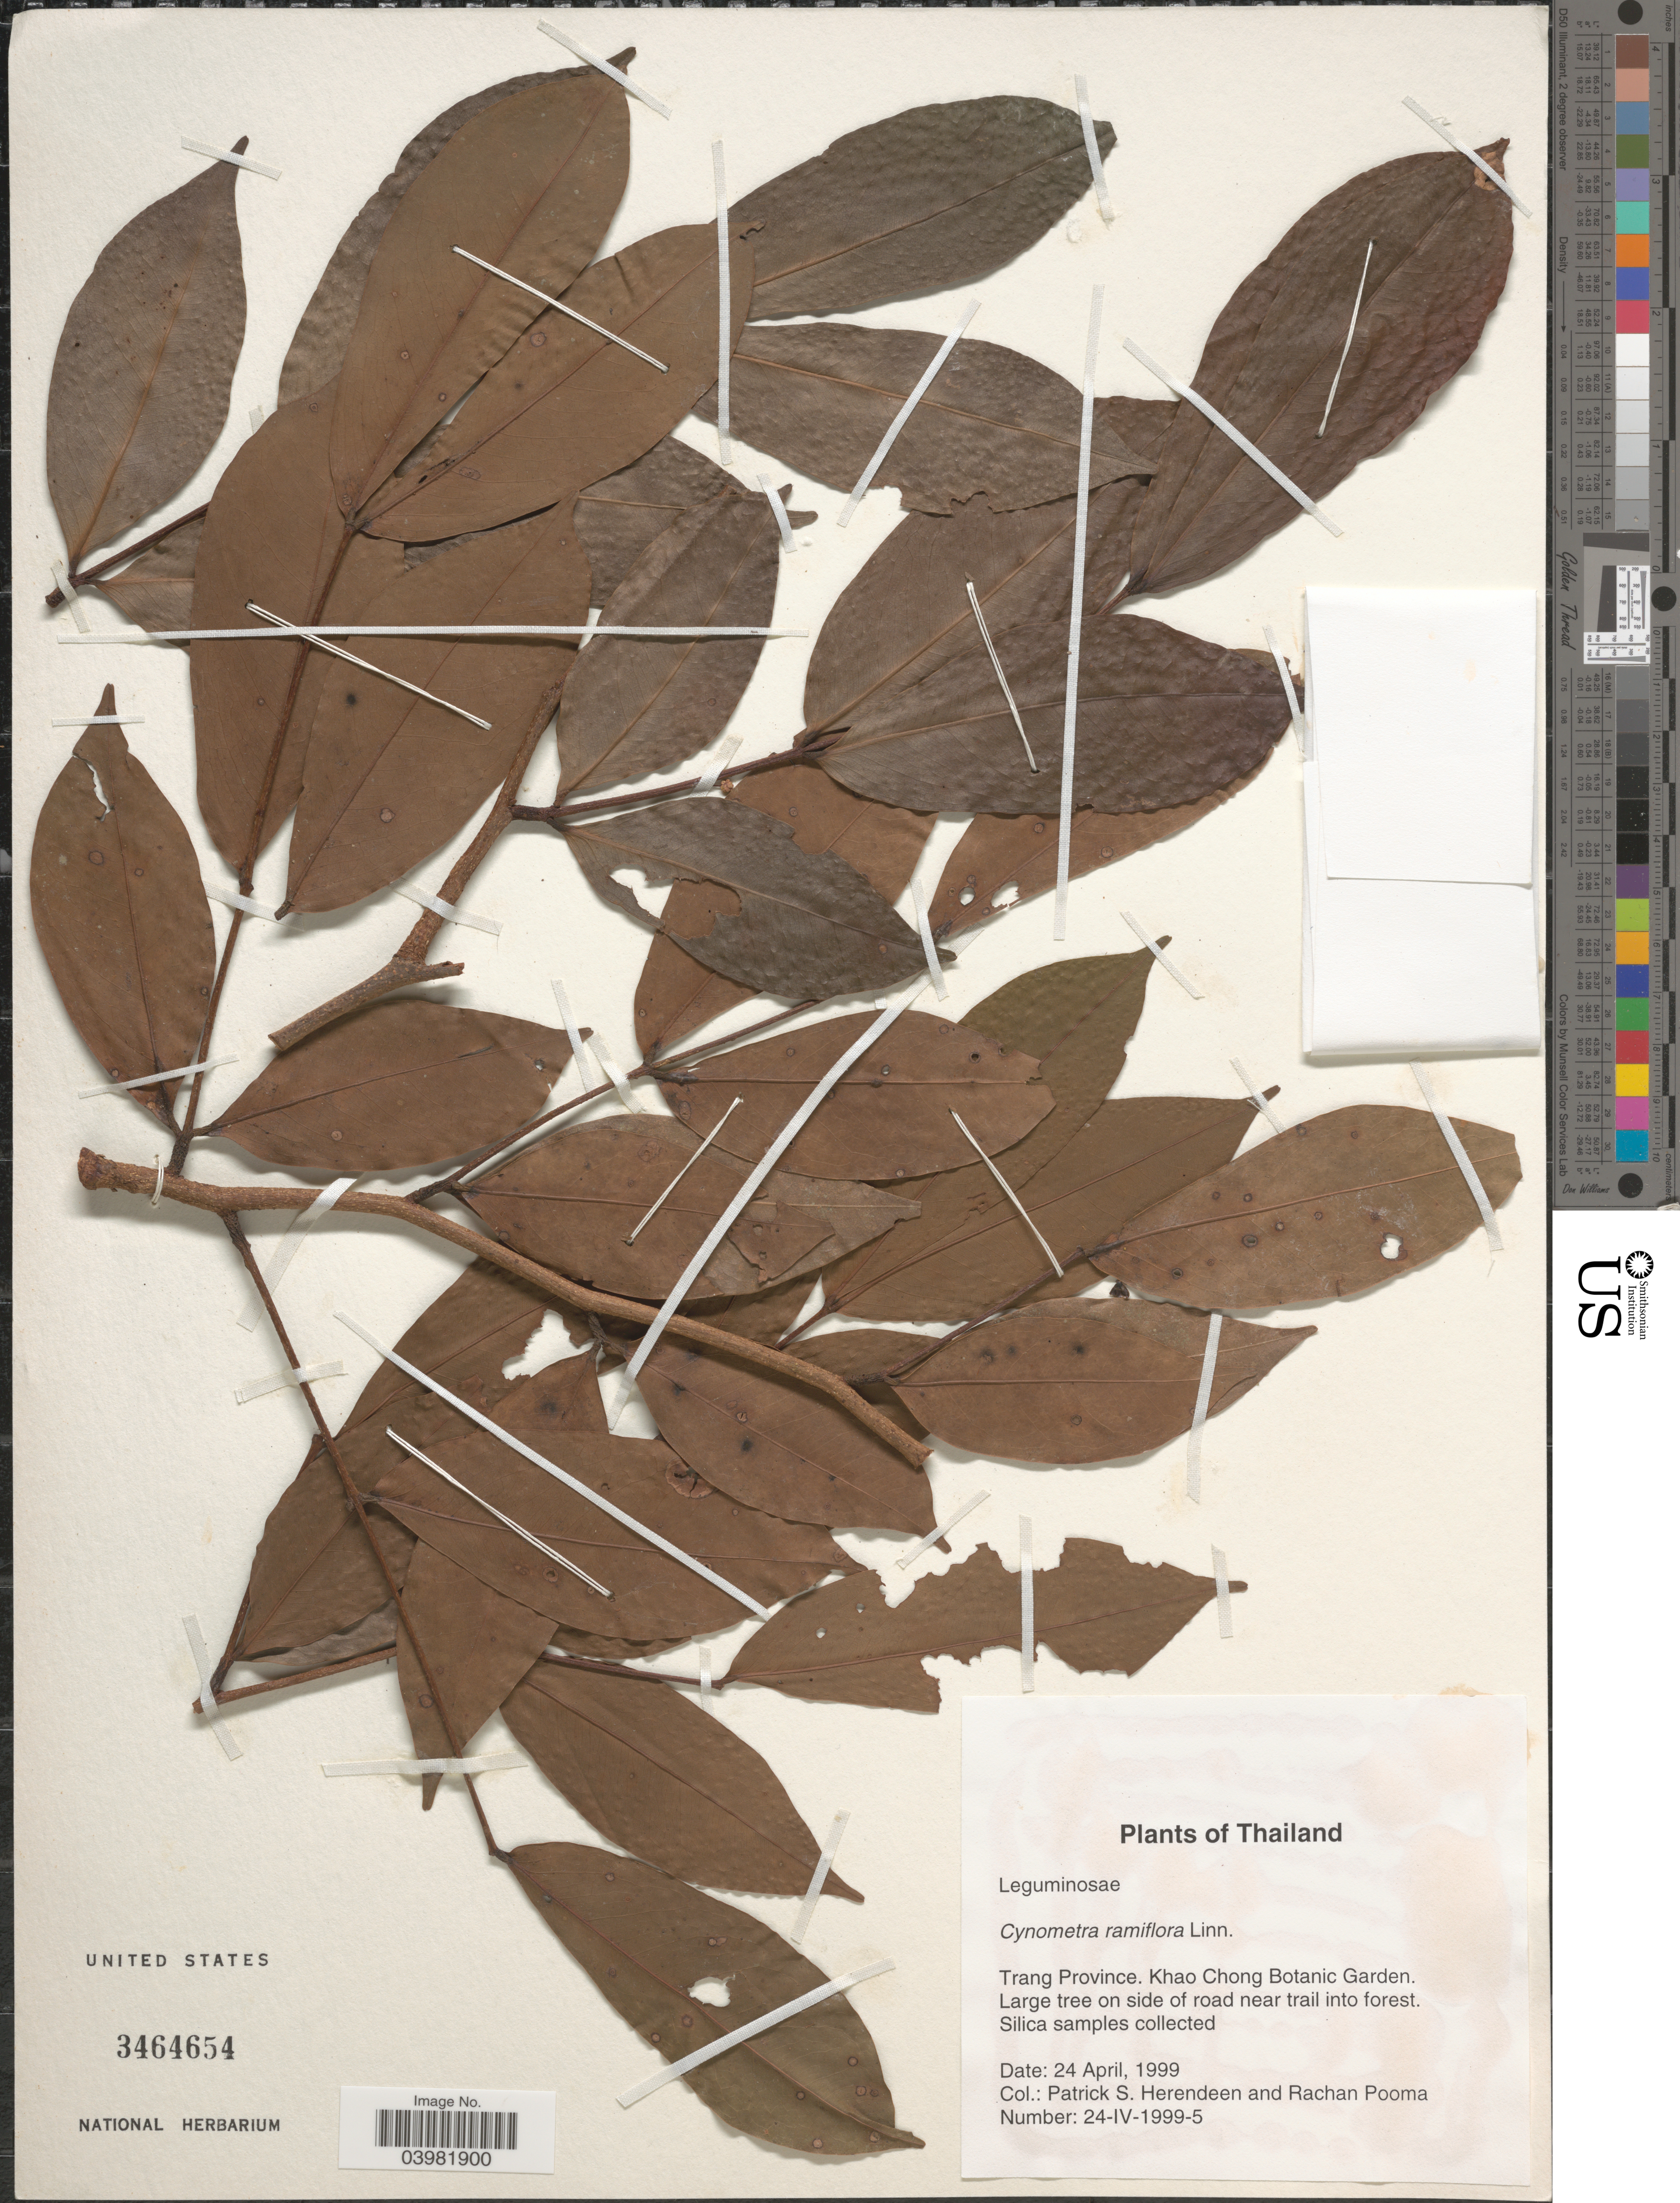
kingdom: Plantae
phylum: Tracheophyta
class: Magnoliopsida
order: Fabales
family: Fabaceae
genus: Cynometra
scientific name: Cynometra ramiflora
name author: L.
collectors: P. S. Herendeen & R. Pooma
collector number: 24-IV-1999-5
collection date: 1999-04-24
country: Thailand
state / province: Trang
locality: Khao Chong Botanic Garden. On side of road near trail into forest.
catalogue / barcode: US 3464654